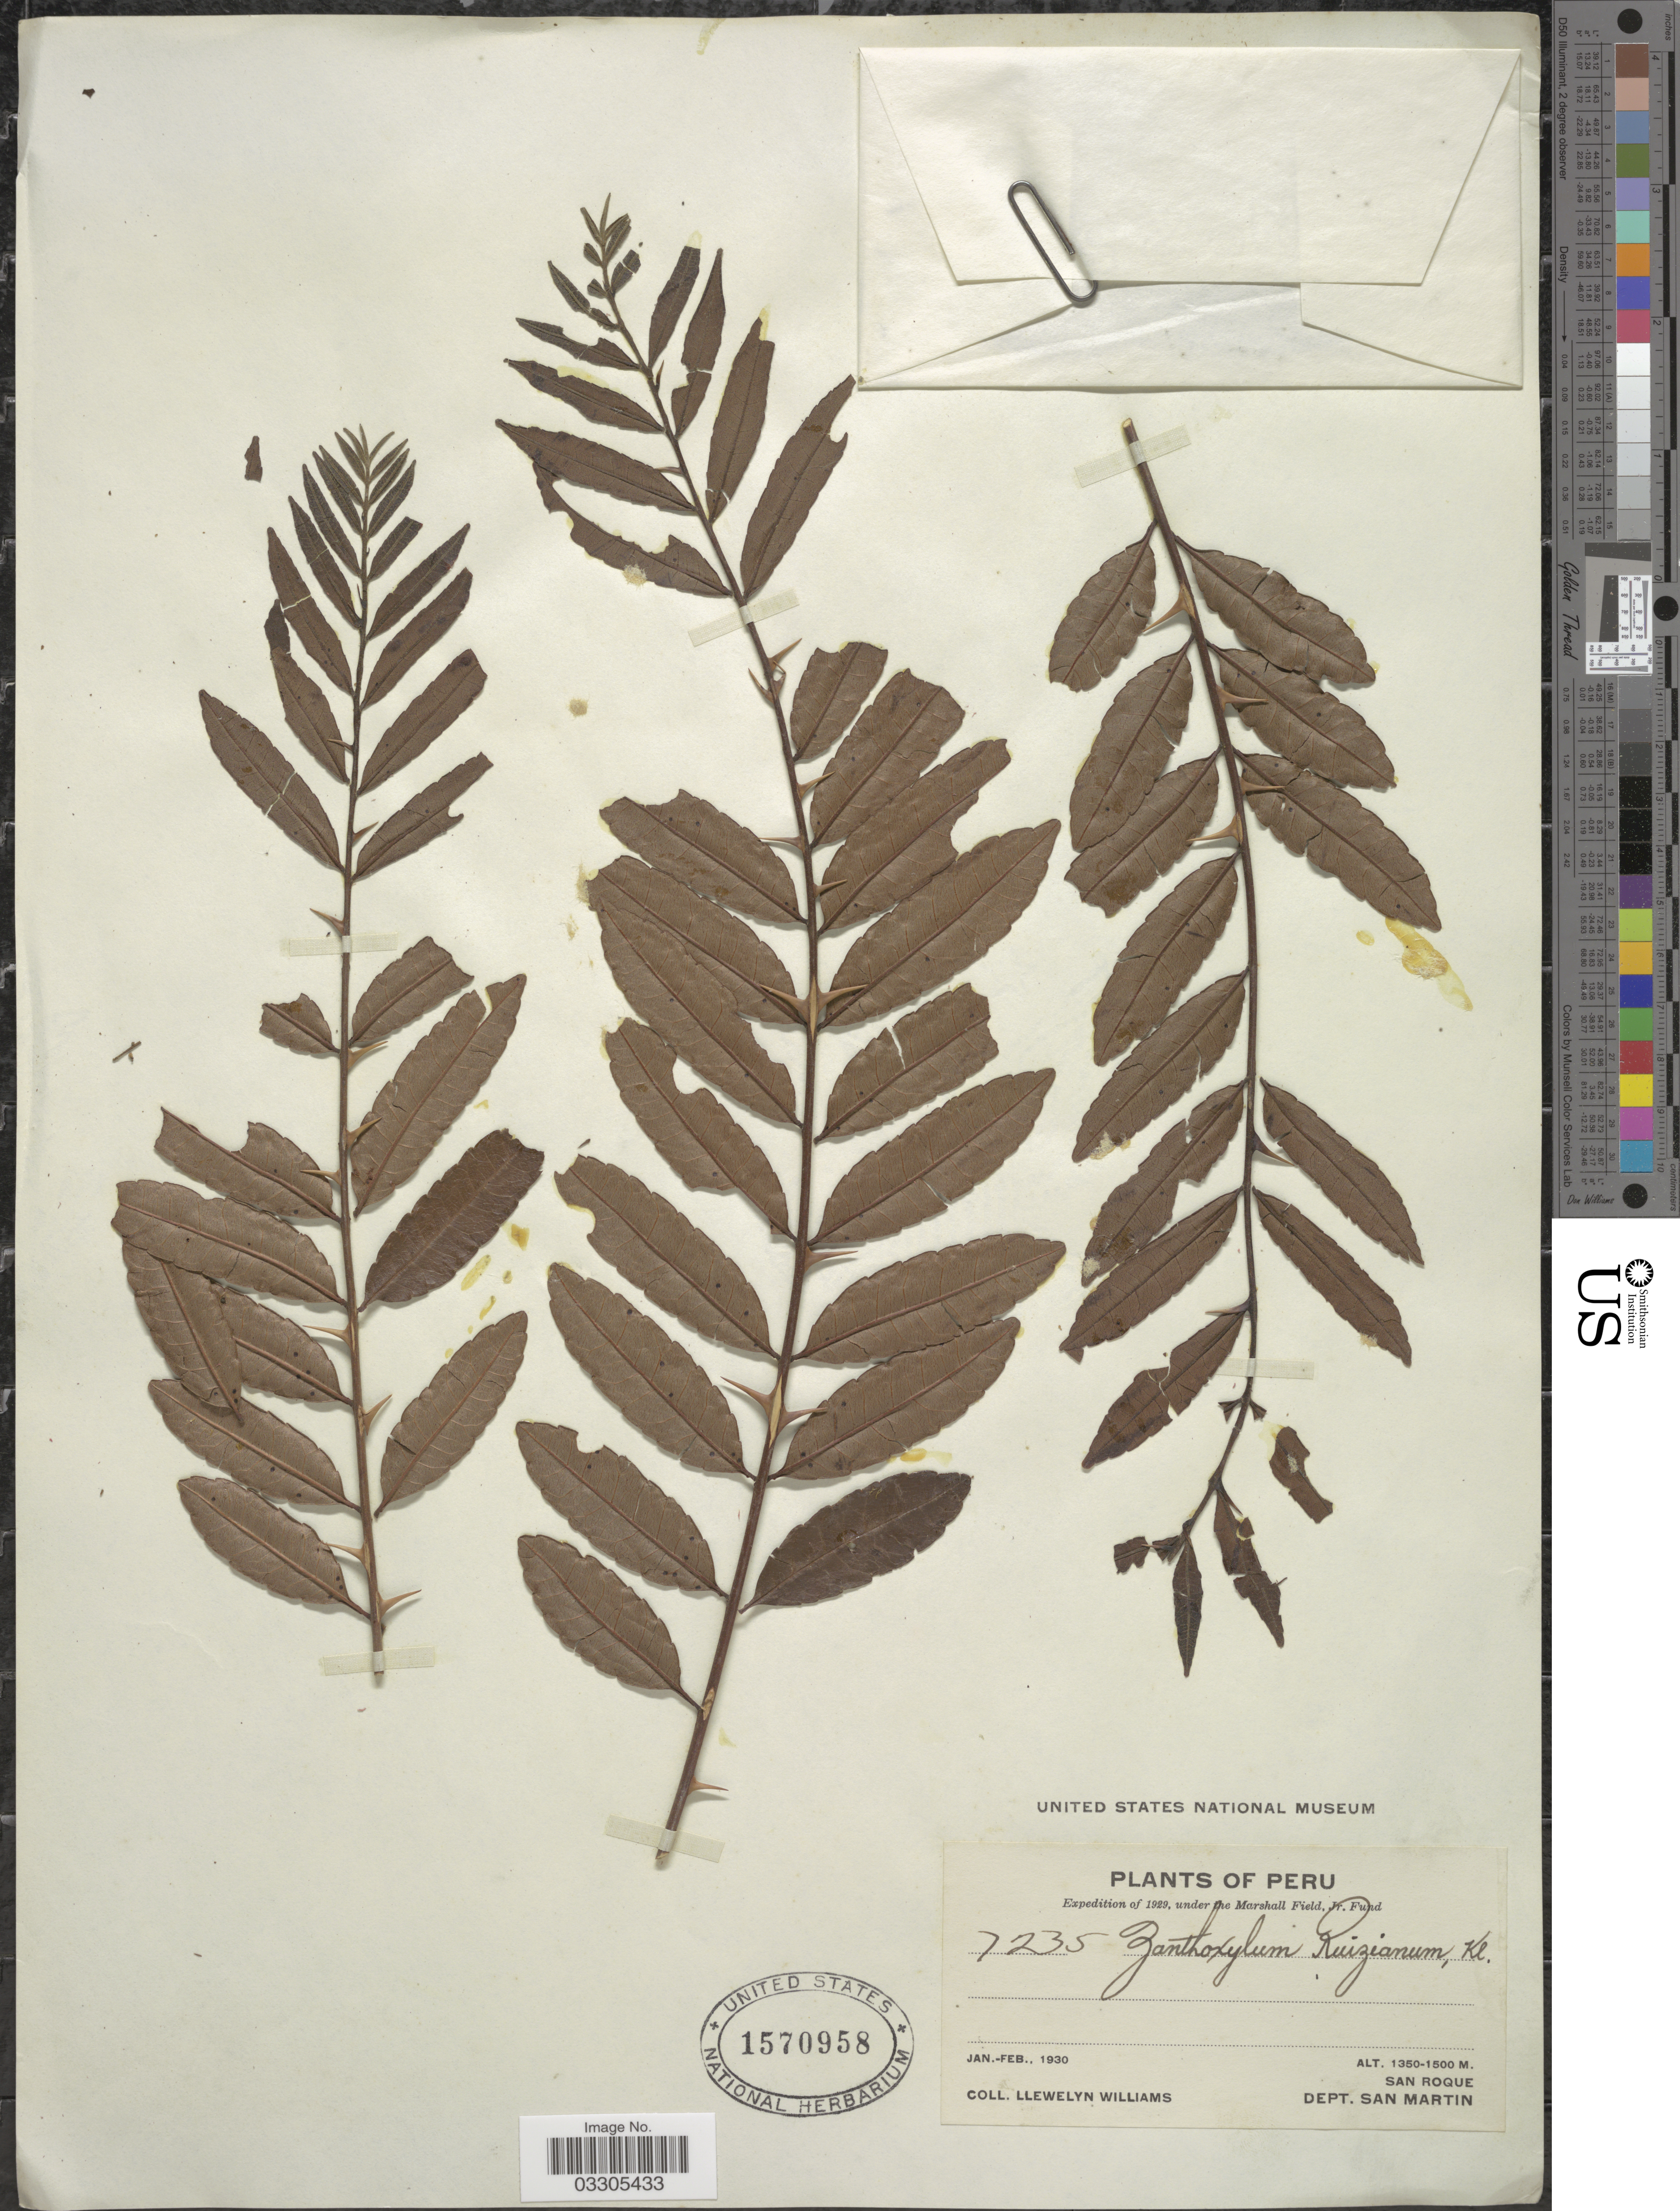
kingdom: Plantae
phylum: Tracheophyta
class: Magnoliopsida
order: Sapindales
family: Rutaceae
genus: Zanthoxylum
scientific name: Zanthoxylum ruizianum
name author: (Engl.) J.F. Macbr.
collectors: Ll. Williams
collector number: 7235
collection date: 1930-01/1930-02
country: Peru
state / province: San Martín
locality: San Roque. Dept. San Martin.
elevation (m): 1350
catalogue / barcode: US 1570958